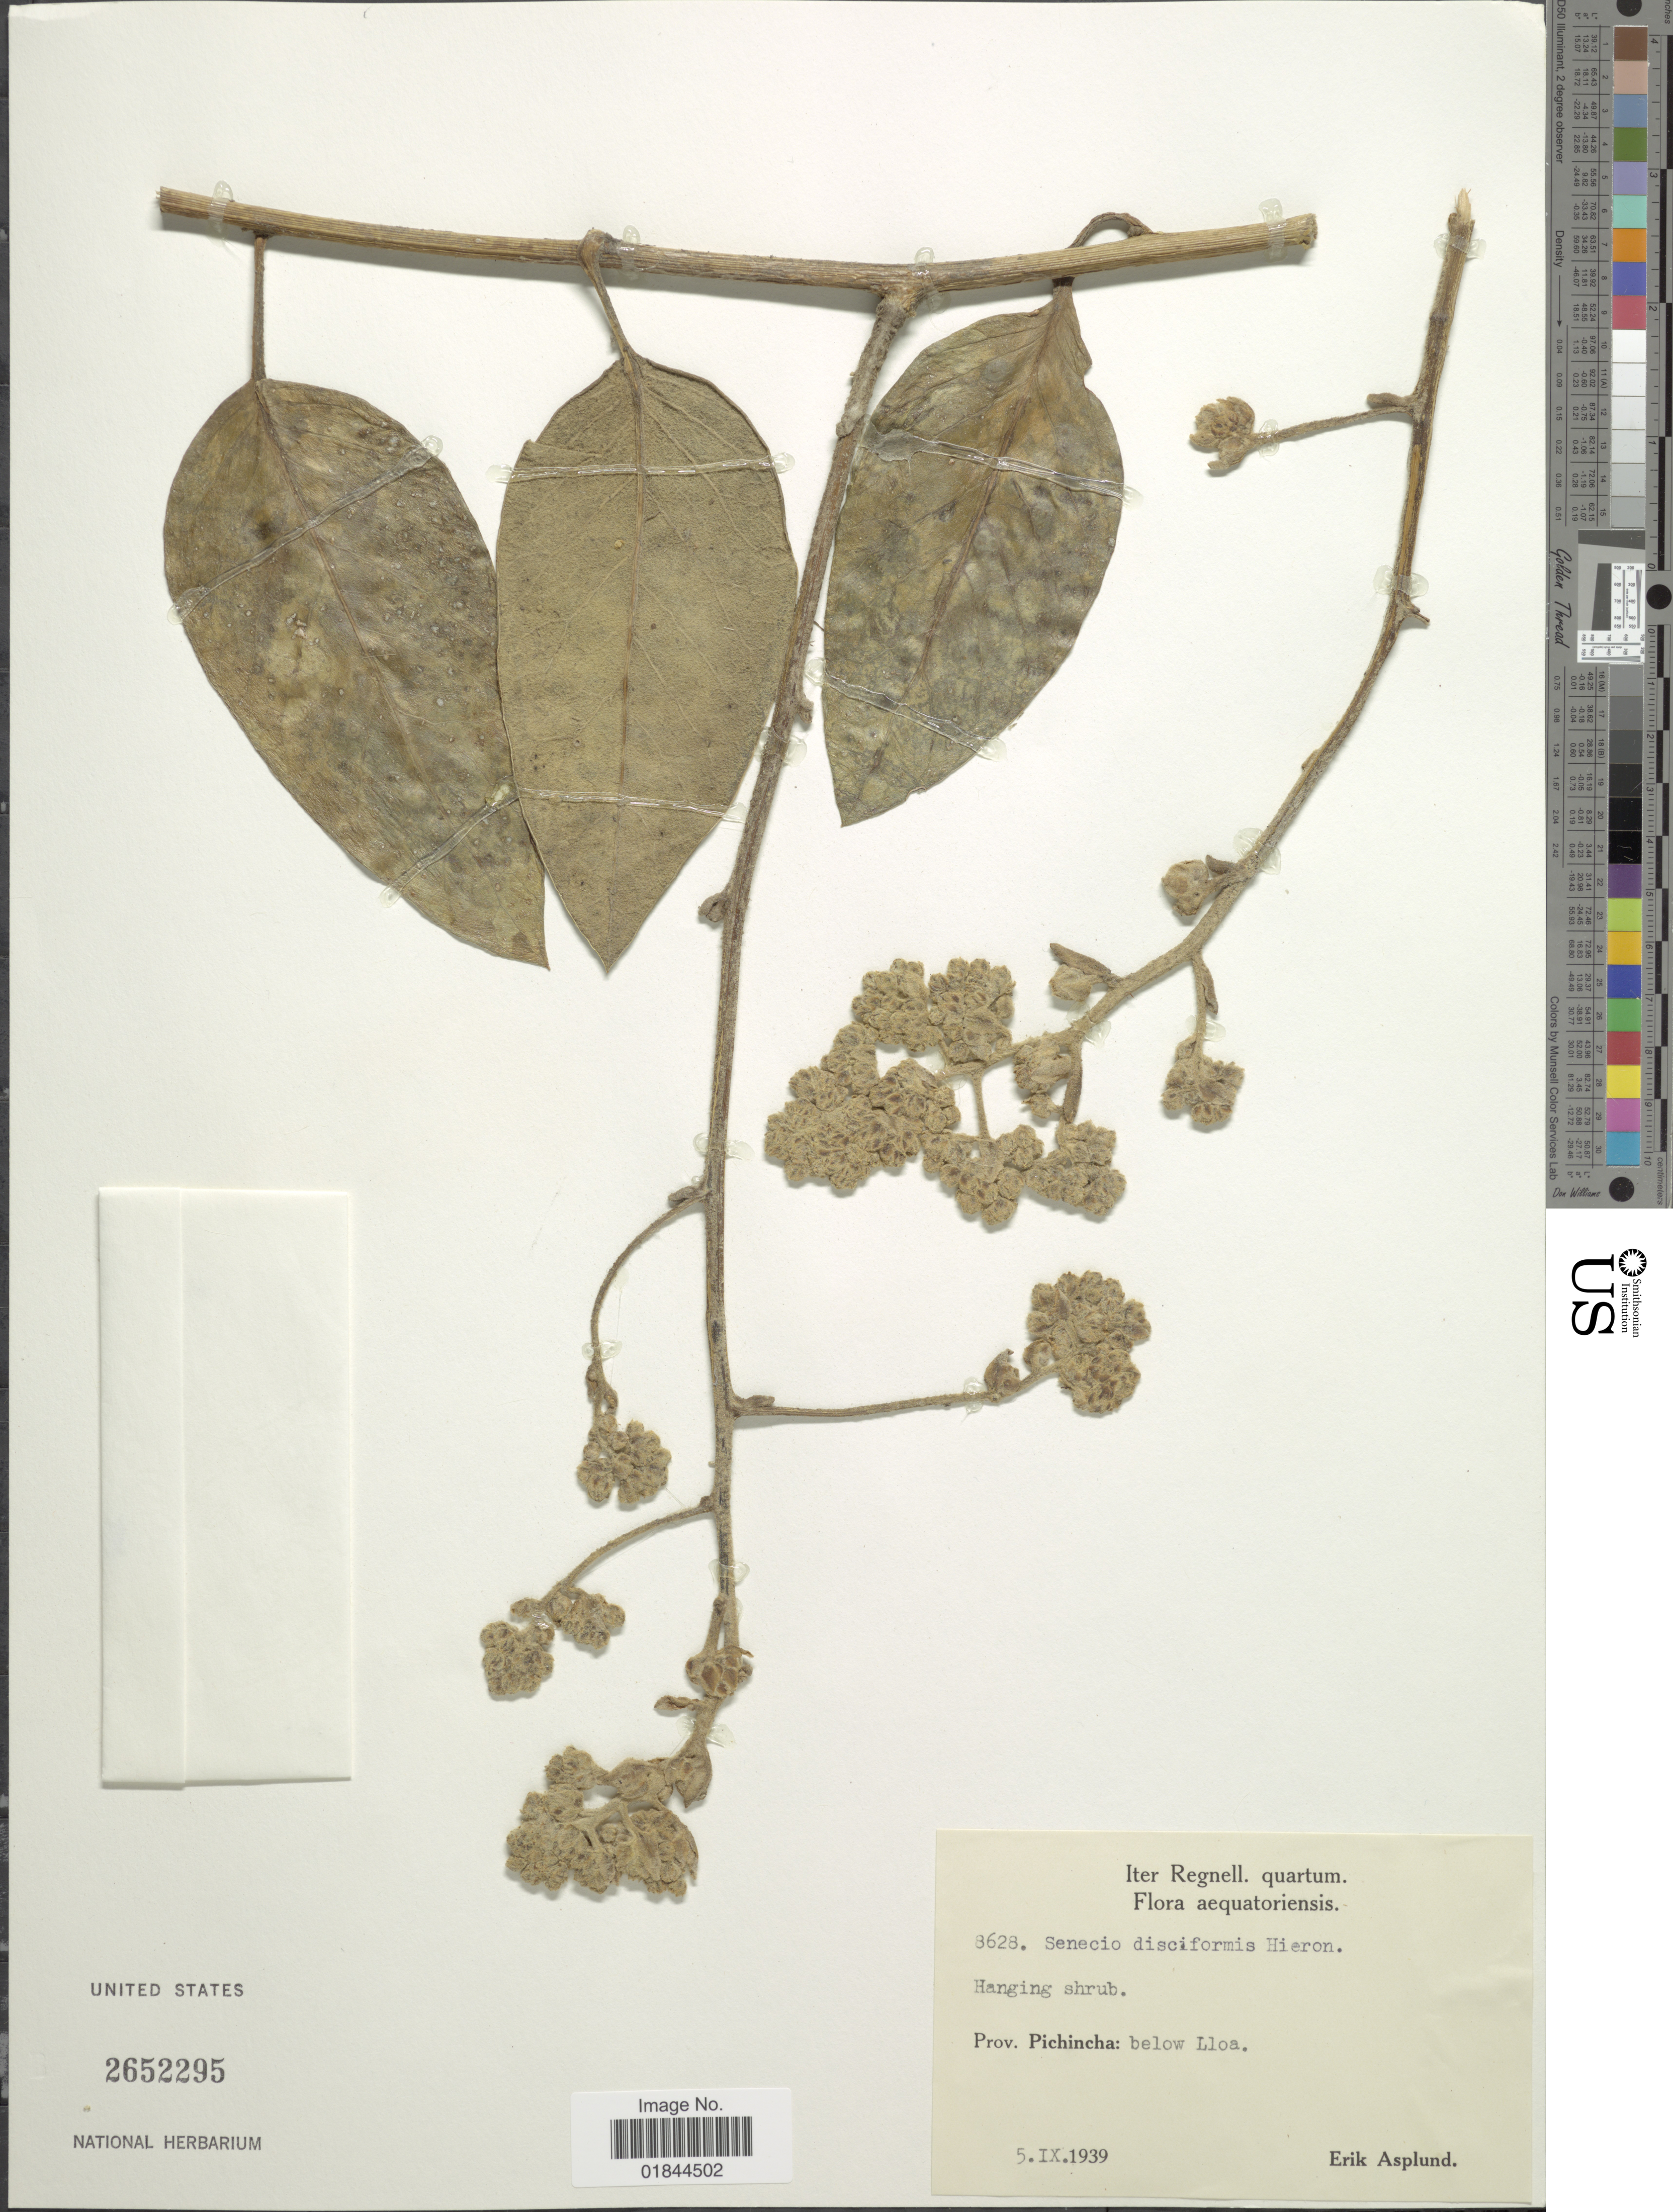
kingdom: Plantae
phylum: Tracheophyta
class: Magnoliopsida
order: Asterales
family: Asteraceae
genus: Pentacalia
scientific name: Pentacalia disciformis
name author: (Hieron.) Cuatrec.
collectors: E. Asplund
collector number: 8628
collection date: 1939-09-05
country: Ecuador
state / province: Pichincha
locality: Below Lloa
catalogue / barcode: US 2652295